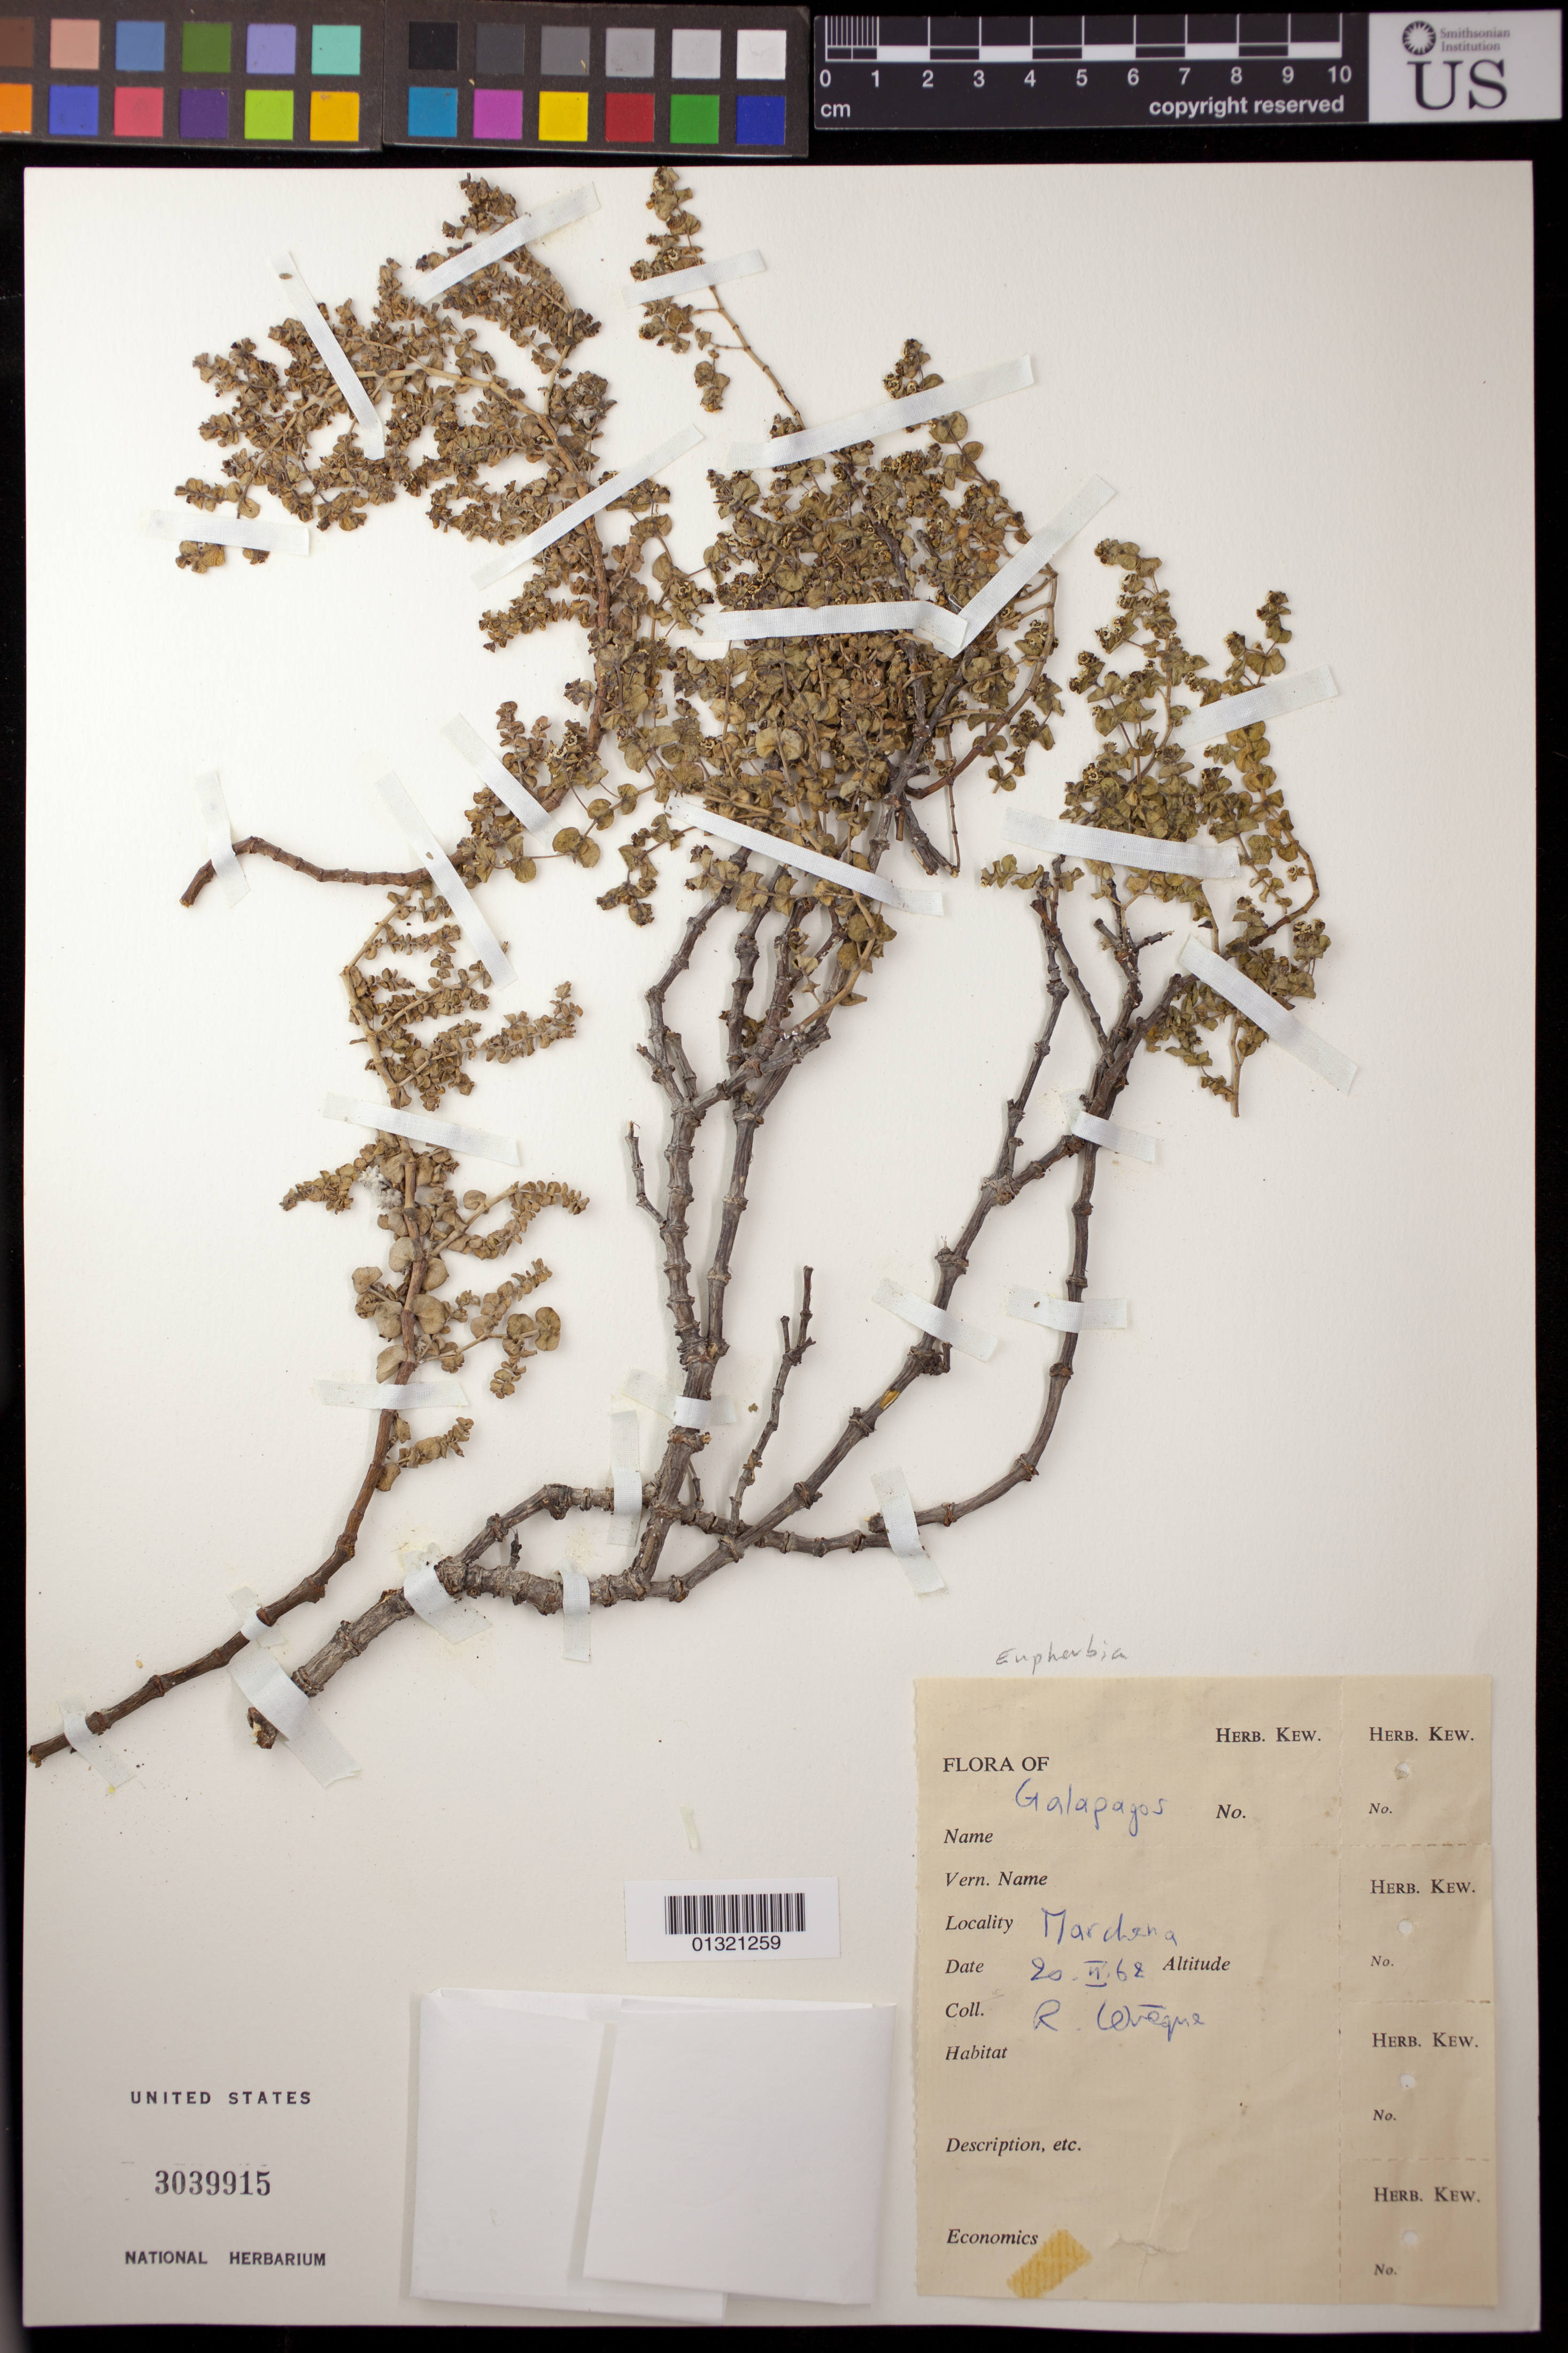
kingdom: Plantae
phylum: Tracheophyta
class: Magnoliopsida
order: Malpighiales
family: Euphorbiaceae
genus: Euphorbia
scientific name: Euphorbia amplexicaulis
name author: Hook. f.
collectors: R. Lévêque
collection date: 1968-02-20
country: Ecuador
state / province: Colón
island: Marchena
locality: Marchena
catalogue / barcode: US 3039915